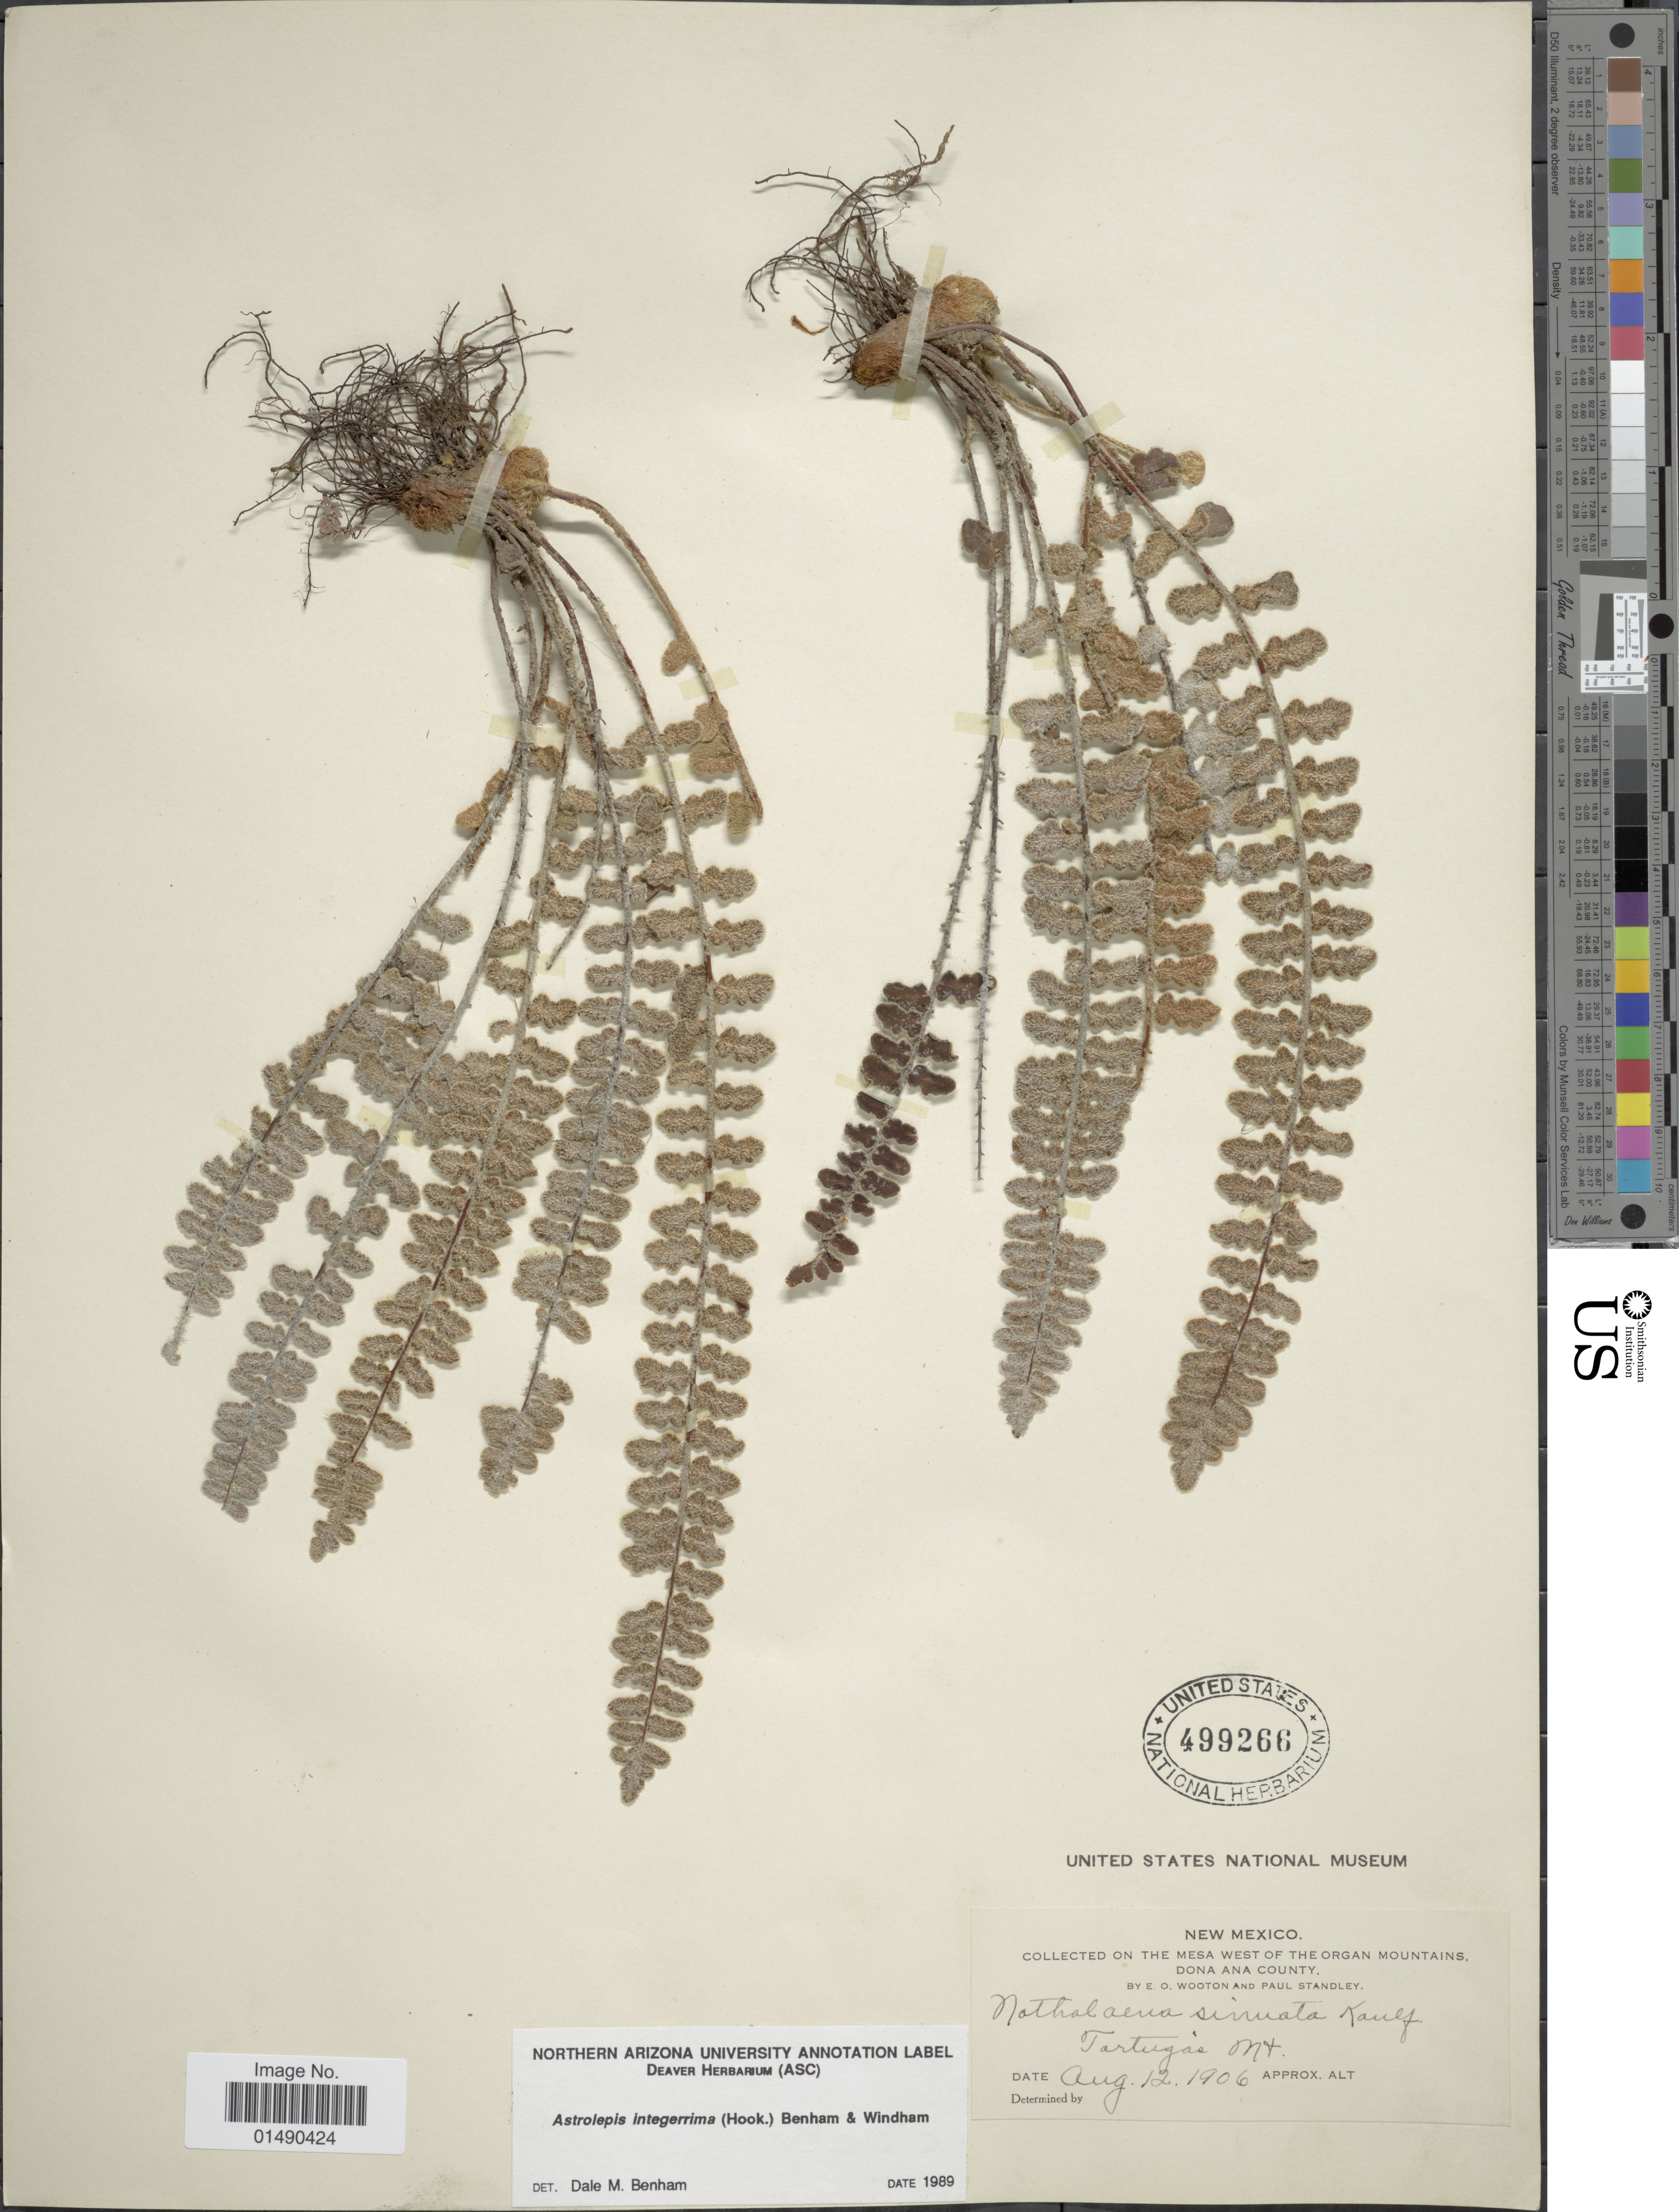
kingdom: Plantae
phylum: Tracheophyta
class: Polypodiopsida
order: Polypodiales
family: Pteridaceae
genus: Astrolepis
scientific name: Astrolepis integerrima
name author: (Hook.) D.M. Benham & Windham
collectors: E. O. Wooton & P. C. Standley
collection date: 1906-08-12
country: United States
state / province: New Mexico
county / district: Dona Ana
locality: Tortugas Mt., on the mesa west of the Organ Mountains, Doña Ana Co.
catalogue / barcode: US 499266